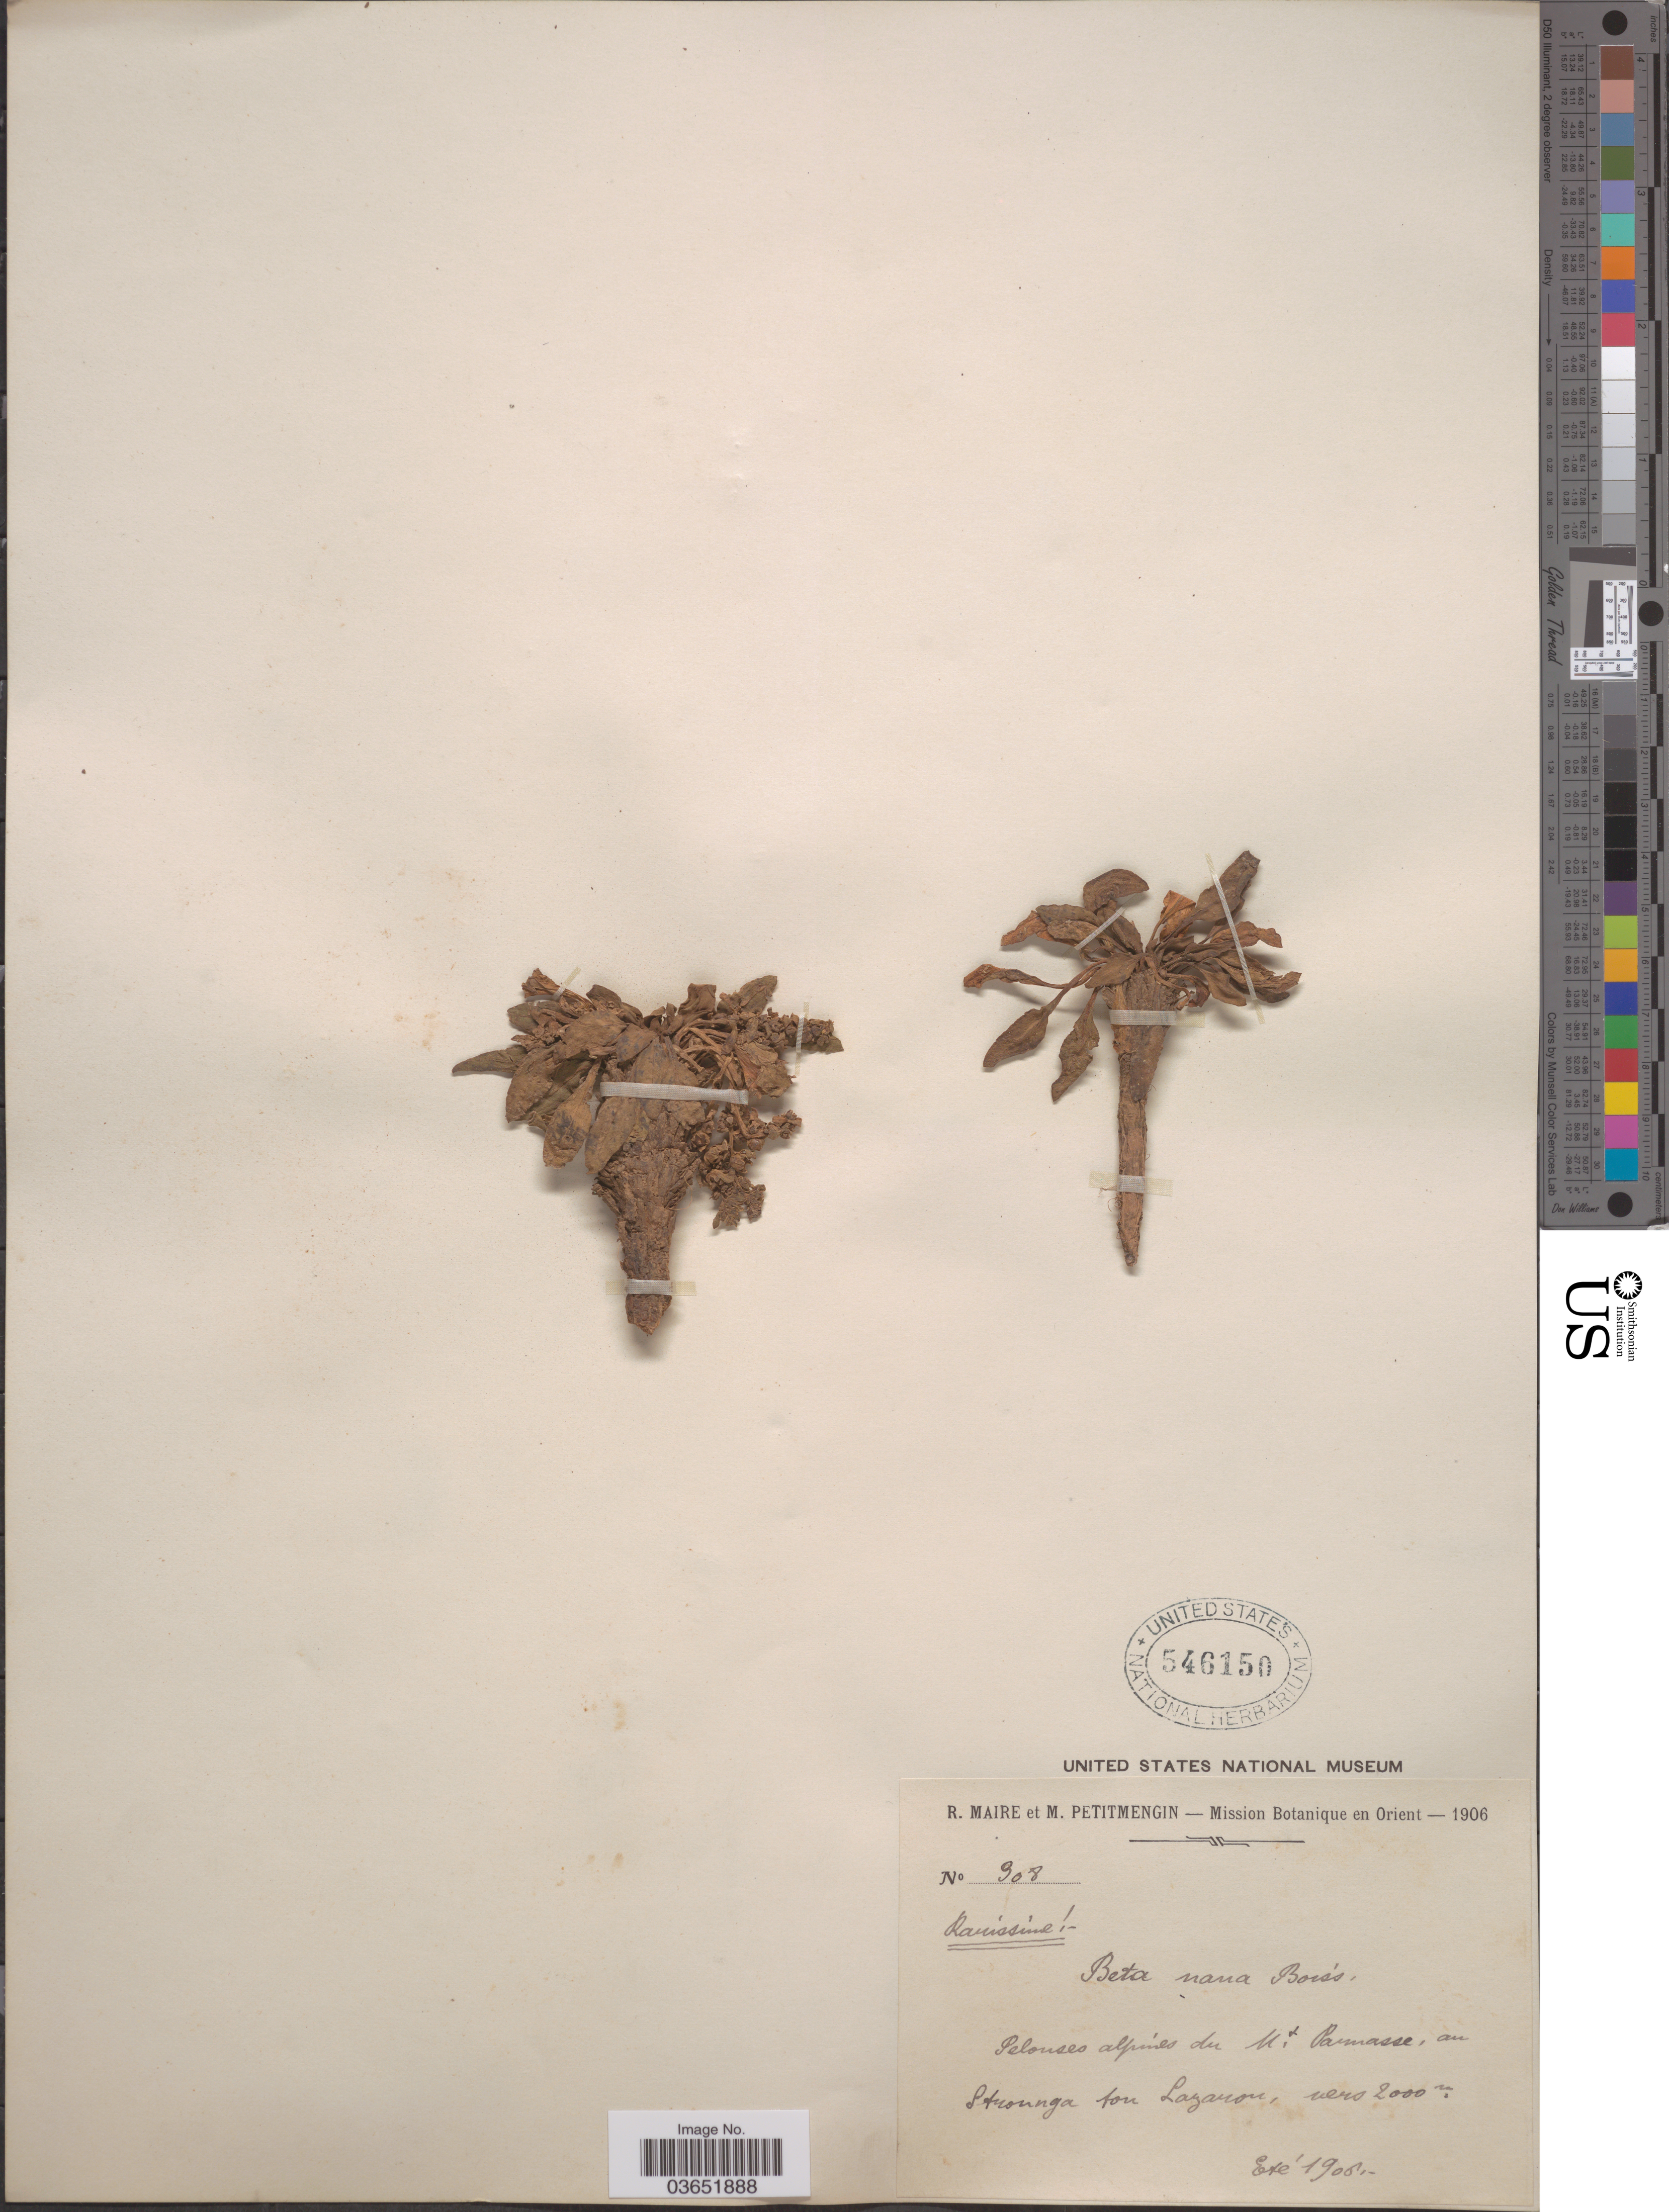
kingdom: Plantae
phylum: Tracheophyta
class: Magnoliopsida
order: Caryophyllales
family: Amaranthaceae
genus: Beta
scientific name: Beta nana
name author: Boiss. & Heldr.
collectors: R. Maire & M. Petitmengin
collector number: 908*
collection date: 1908-01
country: Greece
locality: Pelouses alpínes de Mt. Parnasse, au Strounga tou Lazarou.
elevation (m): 2000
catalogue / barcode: US 546150